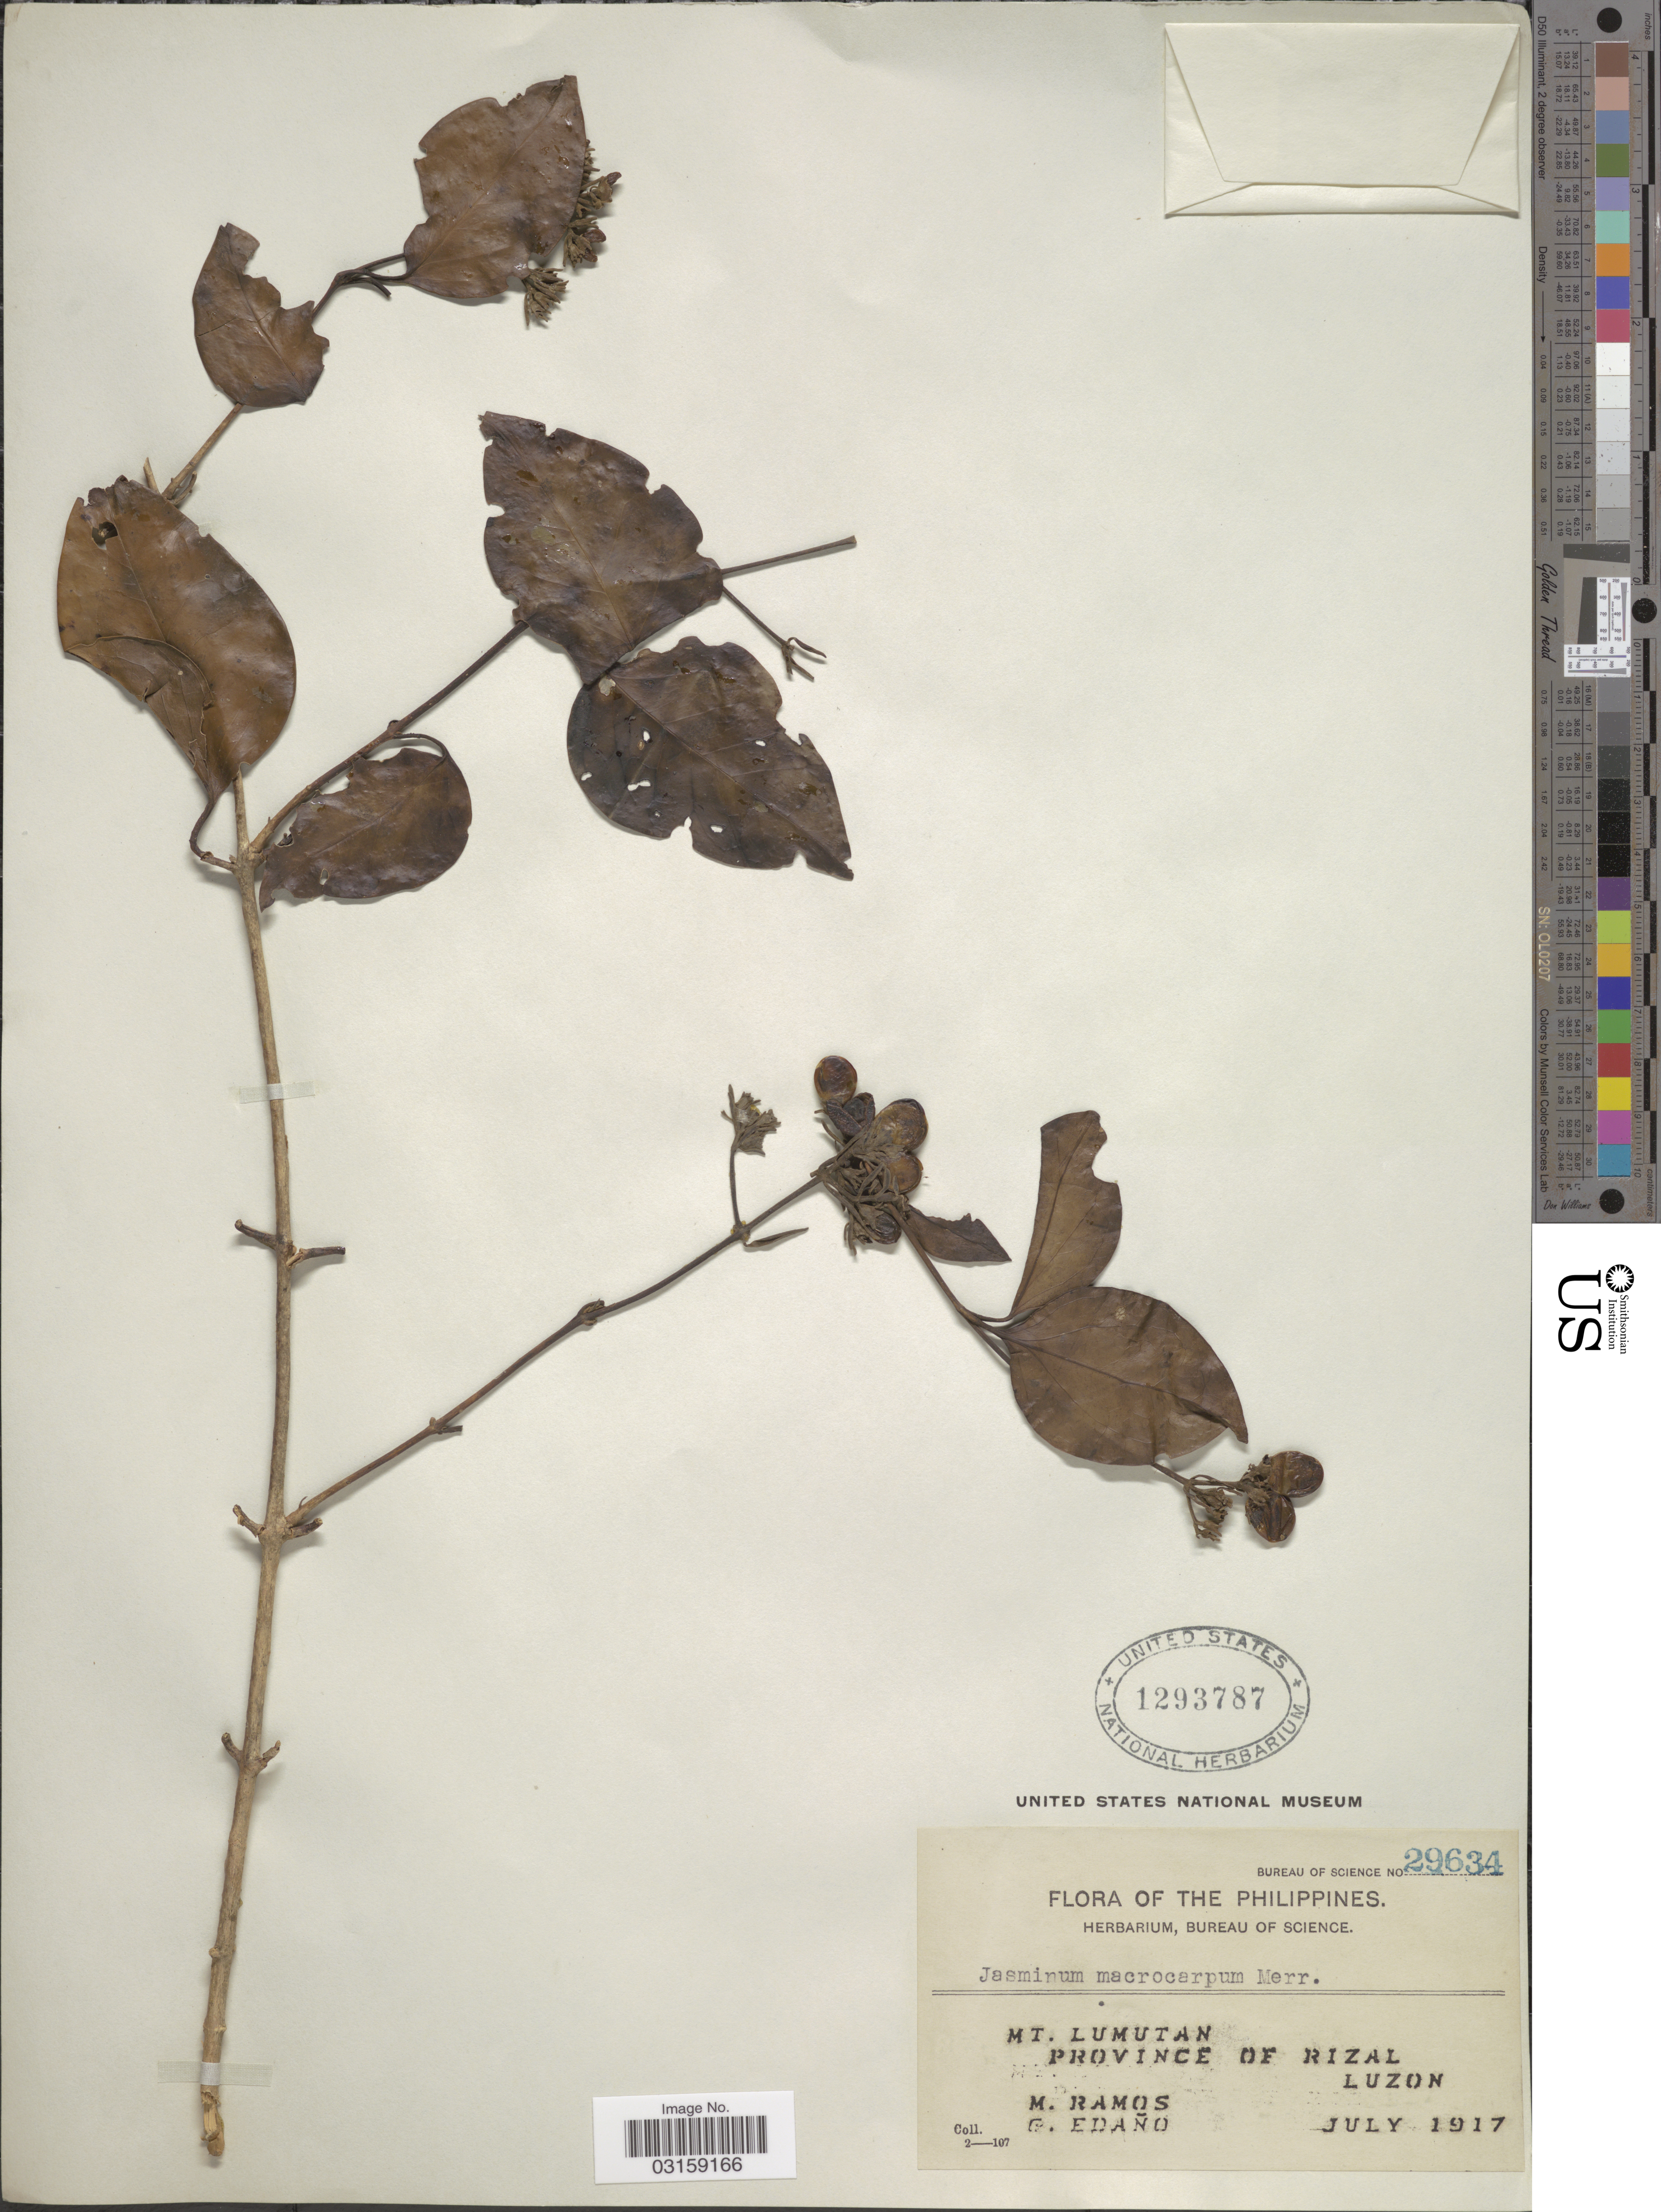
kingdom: Plantae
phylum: Tracheophyta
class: Magnoliopsida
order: Lamiales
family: Oleaceae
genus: Jasminum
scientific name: Jasminum macrocarpum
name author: Merr.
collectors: M. Ramos & G. Edaño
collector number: Bureau of Science 29634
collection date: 1917-07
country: Philippines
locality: Mt. Lumutan. Province of Rizal. Luzon.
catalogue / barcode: US 1293787